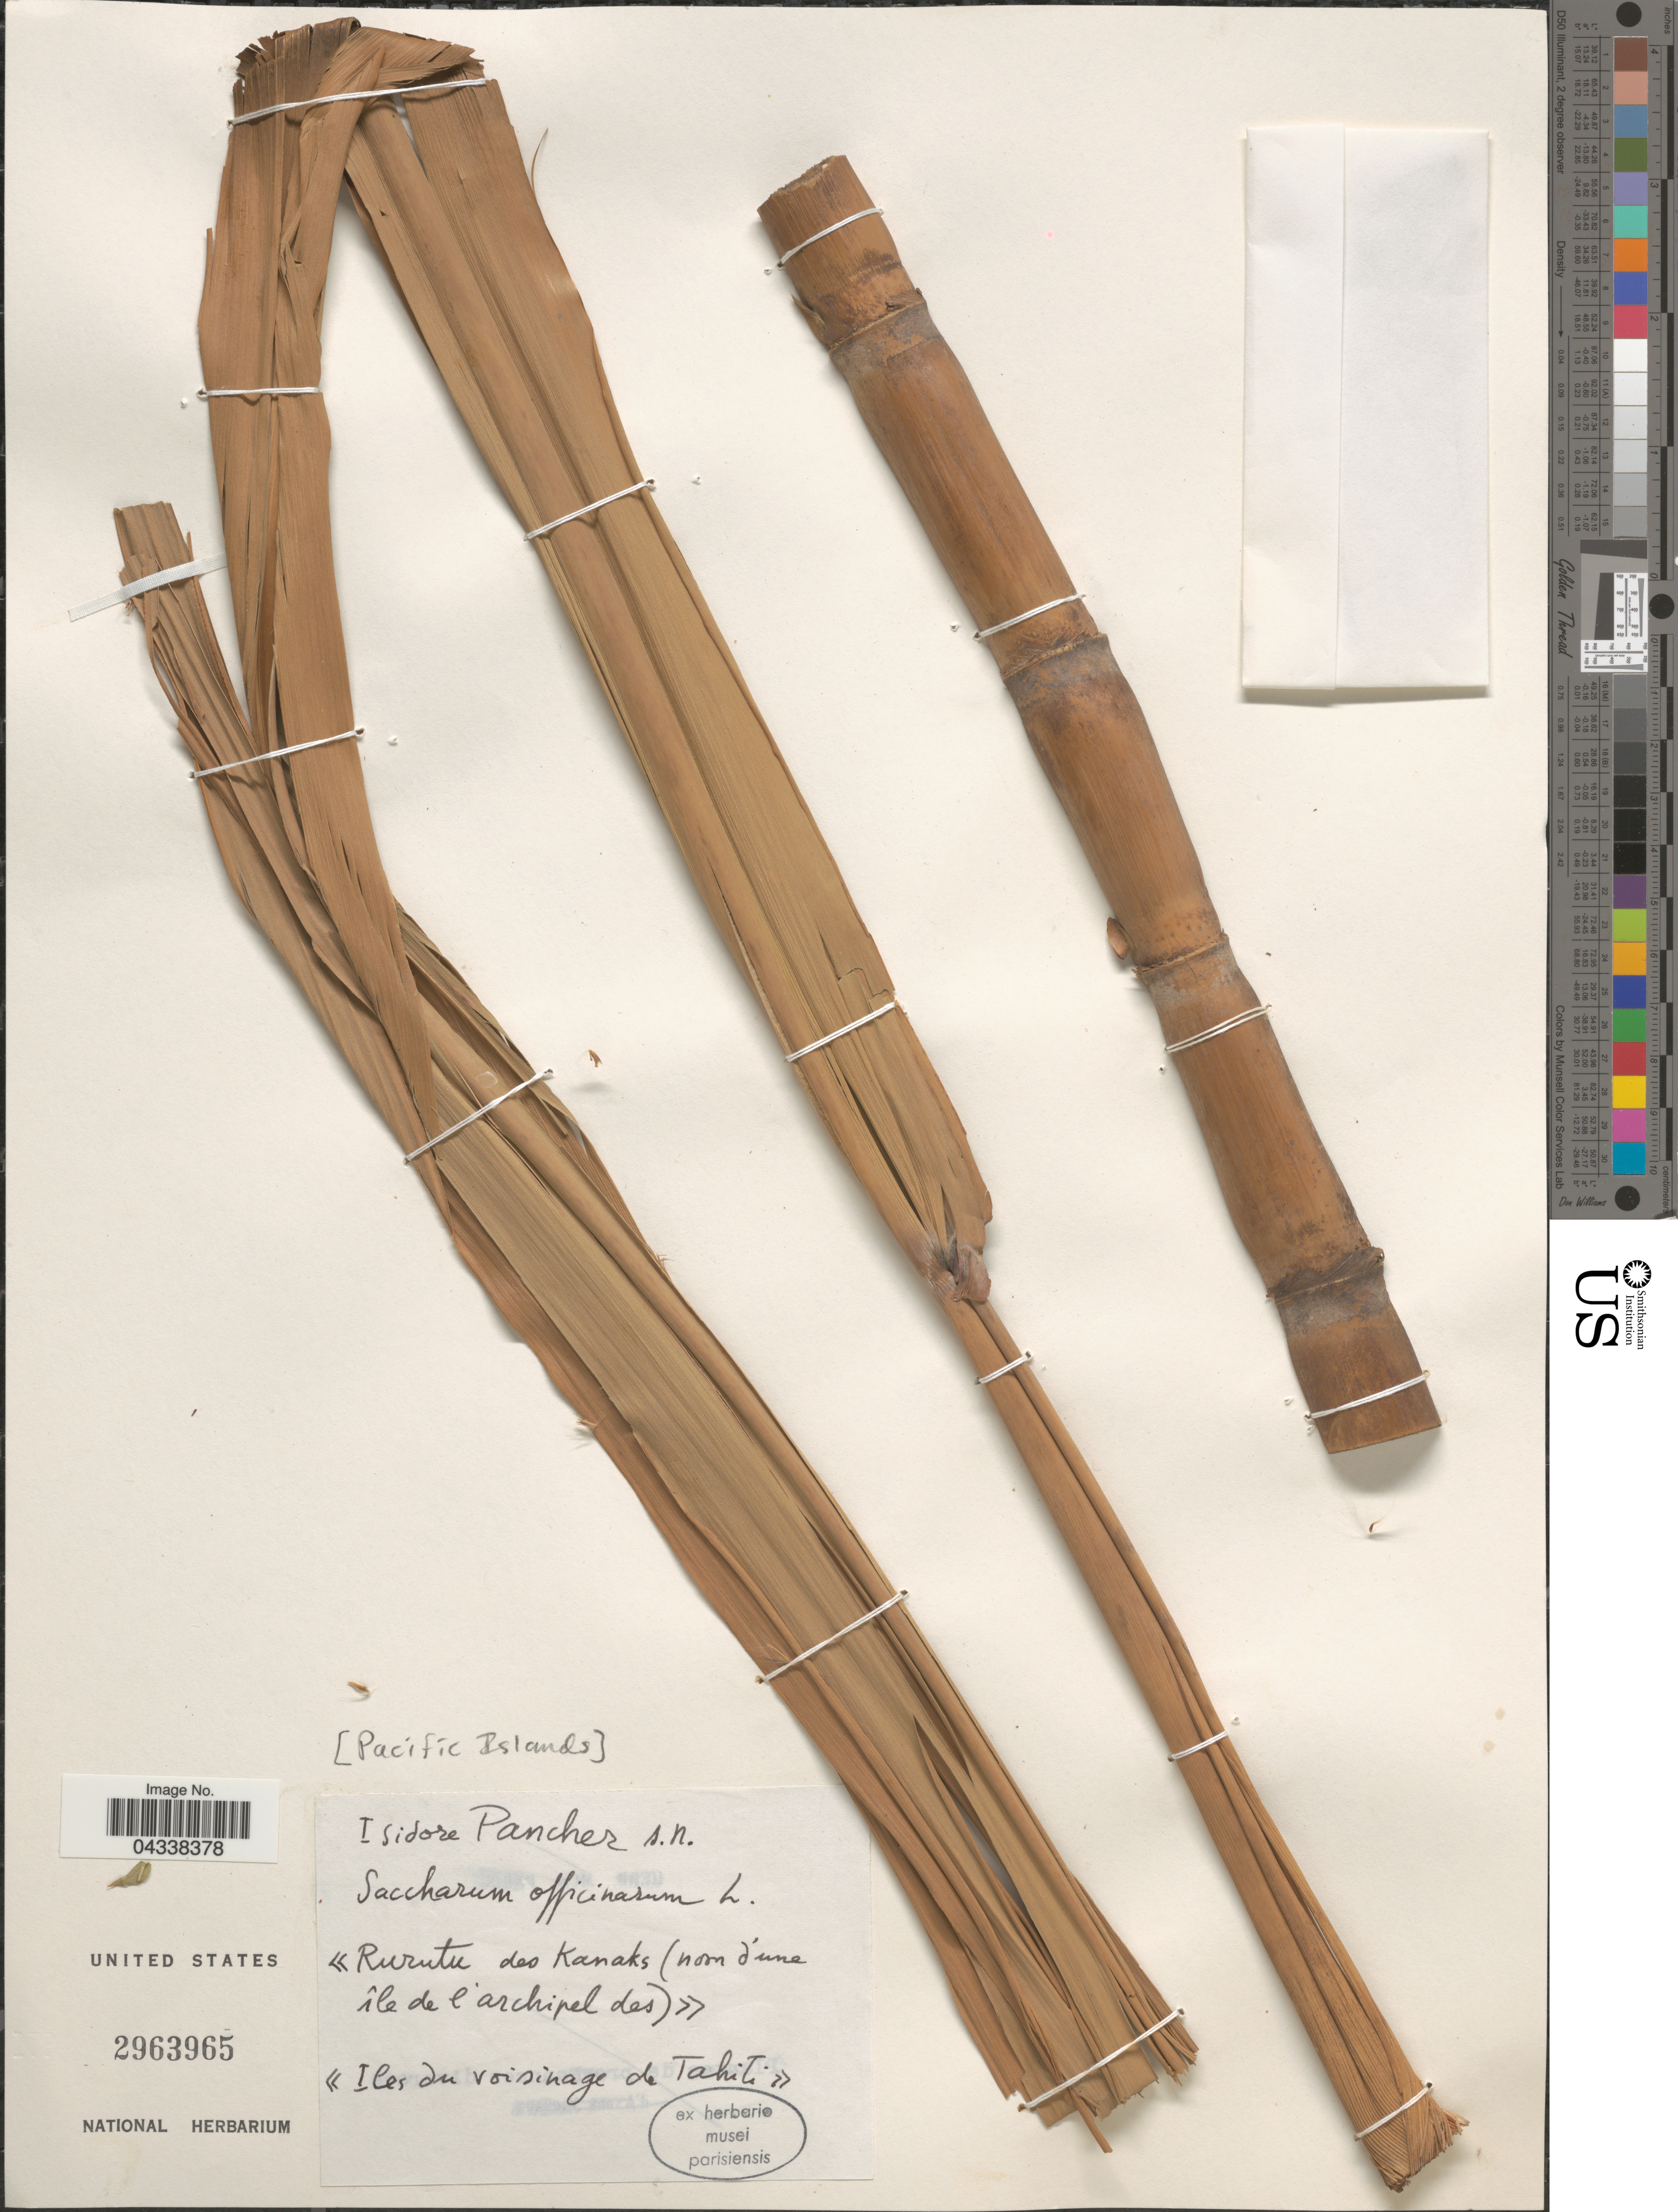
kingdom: Plantae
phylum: Tracheophyta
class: Liliopsida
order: Poales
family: Poaceae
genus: Saccharum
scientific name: Saccharum officinarum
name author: L.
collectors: I. Pancher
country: French Polynesia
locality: <Rurutu des Kanaks (nom d'une île de l'archipel des)>. <Iles du voisinage de Tahiti>.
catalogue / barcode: US 2963965